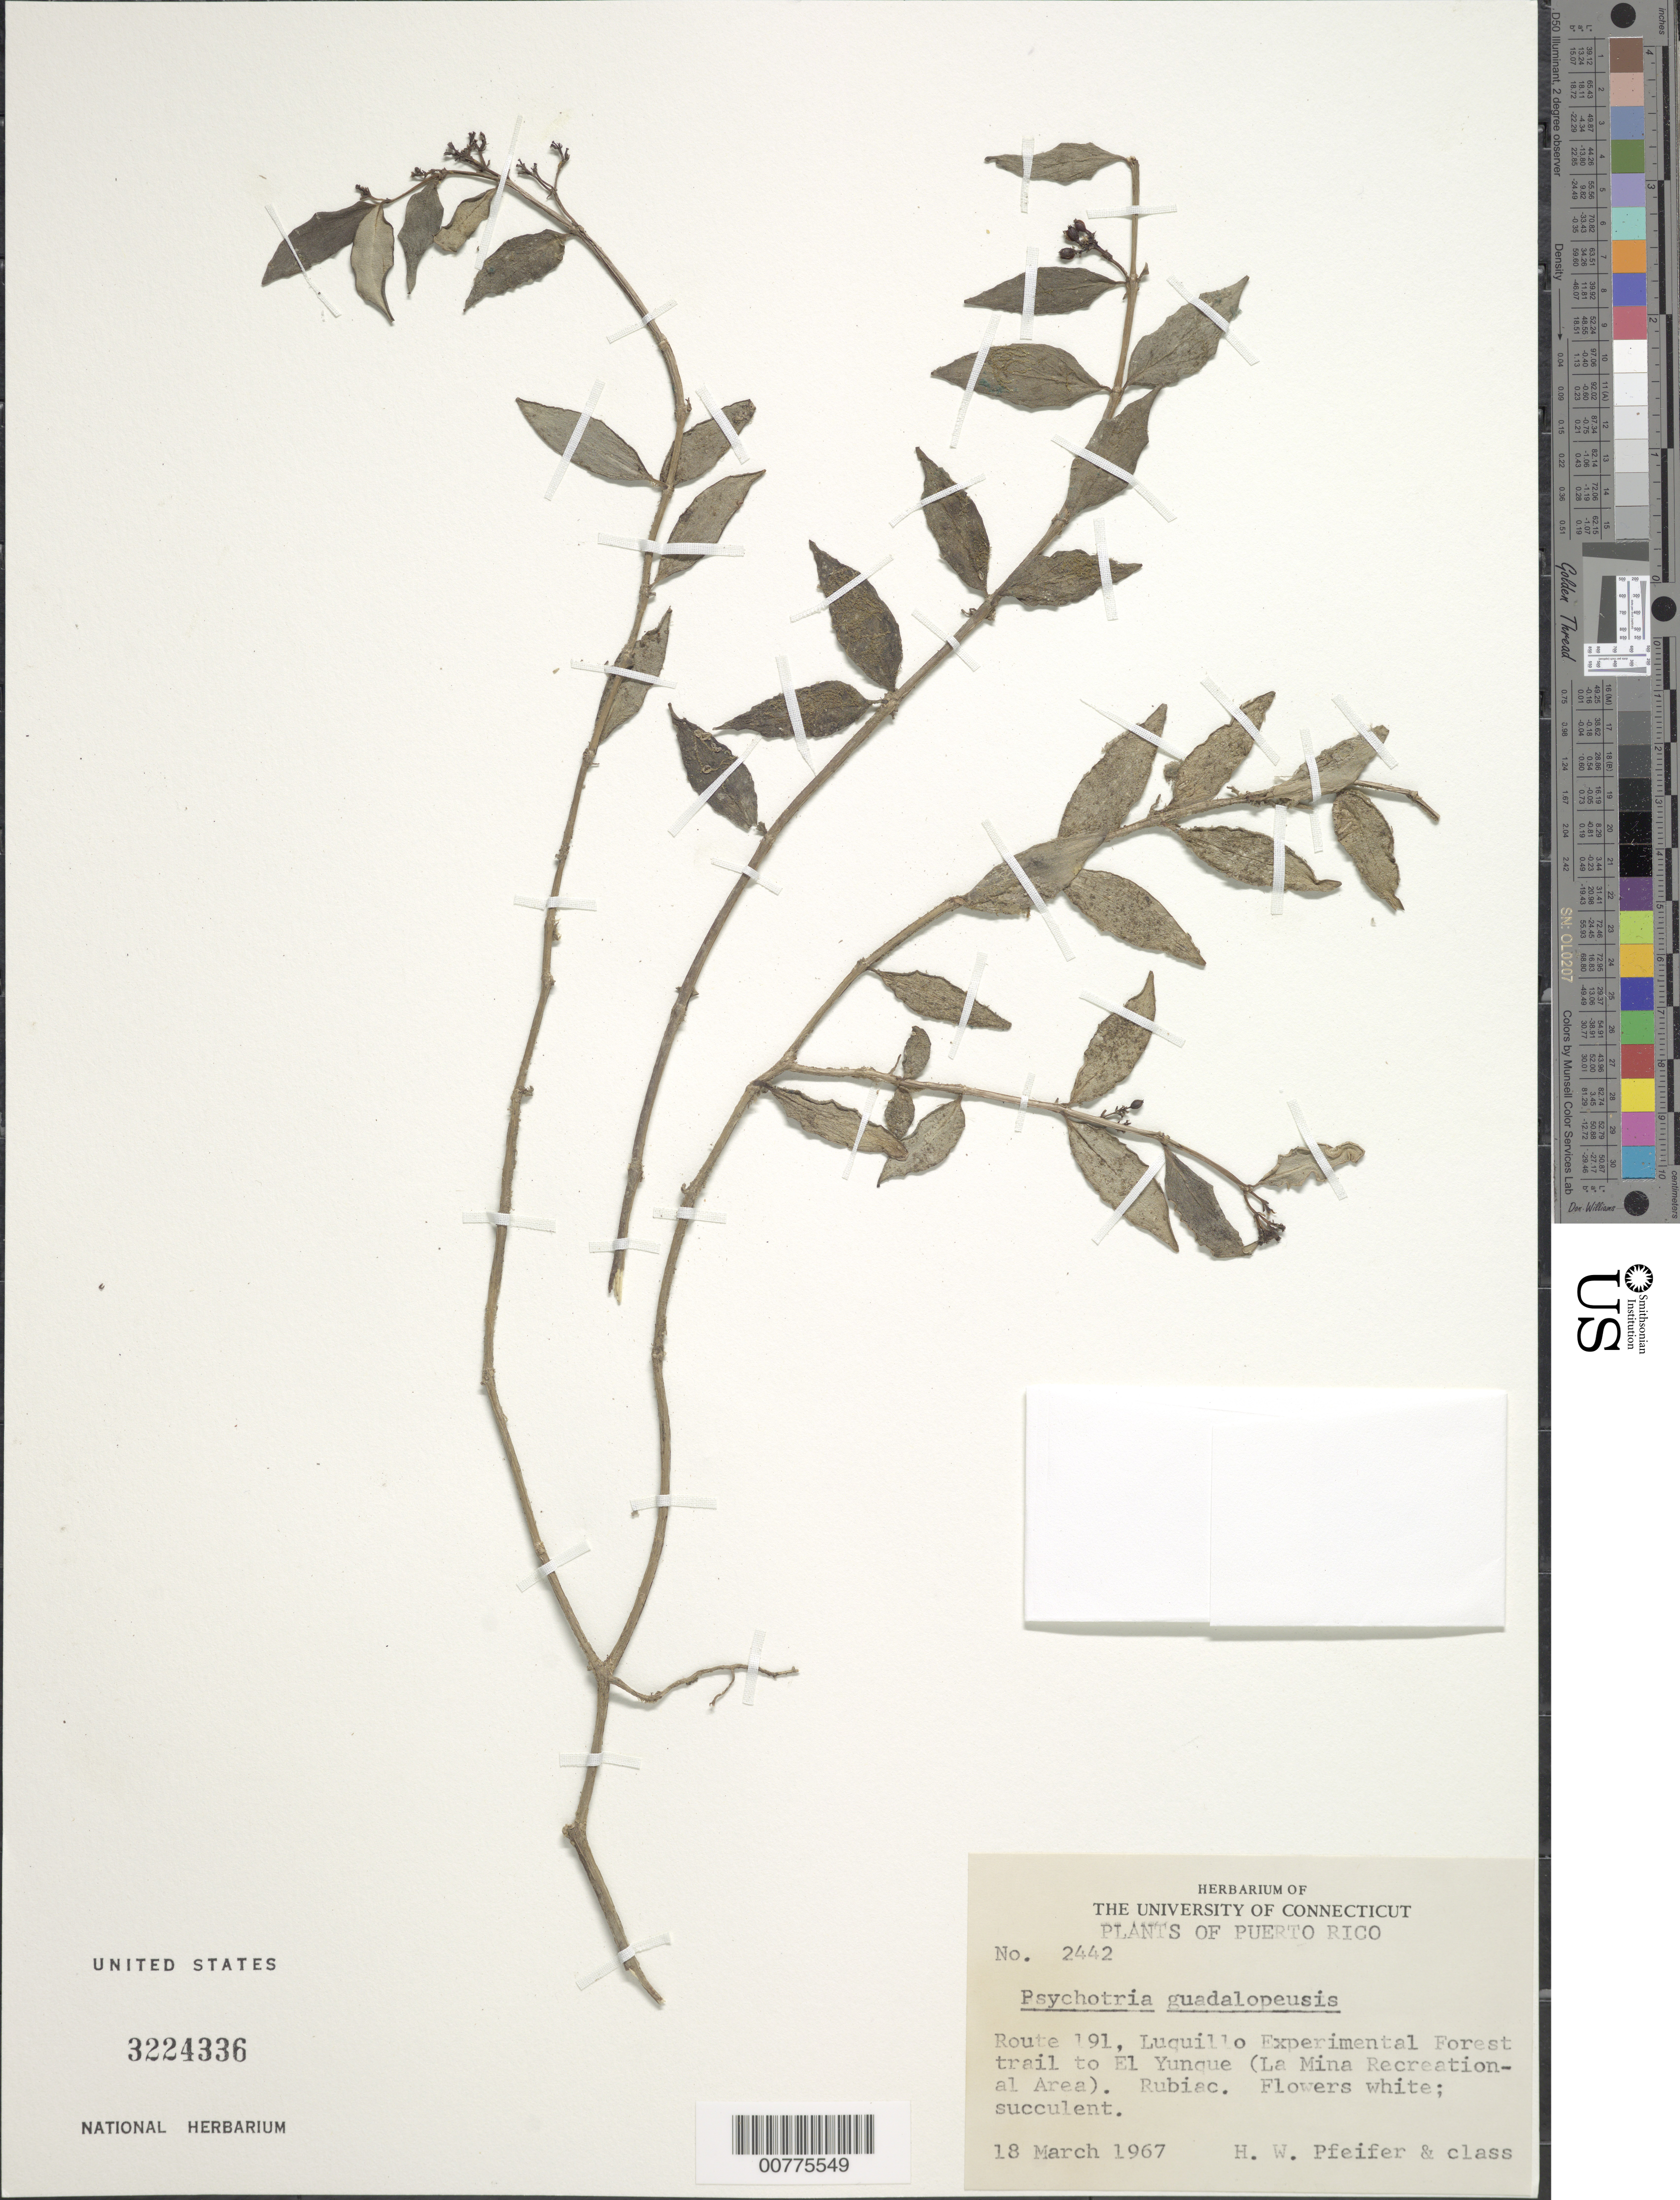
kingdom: Plantae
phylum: Tracheophyta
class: Magnoliopsida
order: Gentianales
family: Rubiaceae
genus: Psychotria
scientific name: Psychotria guadalupensis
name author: (DC.) R.A. Howard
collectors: H. W. Pfeifer & Class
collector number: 2442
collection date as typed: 18 Mar 1967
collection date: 1967-03-18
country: Puerto Rico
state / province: Luquillo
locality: Route 191, Luquillo Experimental Forest trail to El Yunque (La Mina Recreational Area)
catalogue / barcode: US 3224336